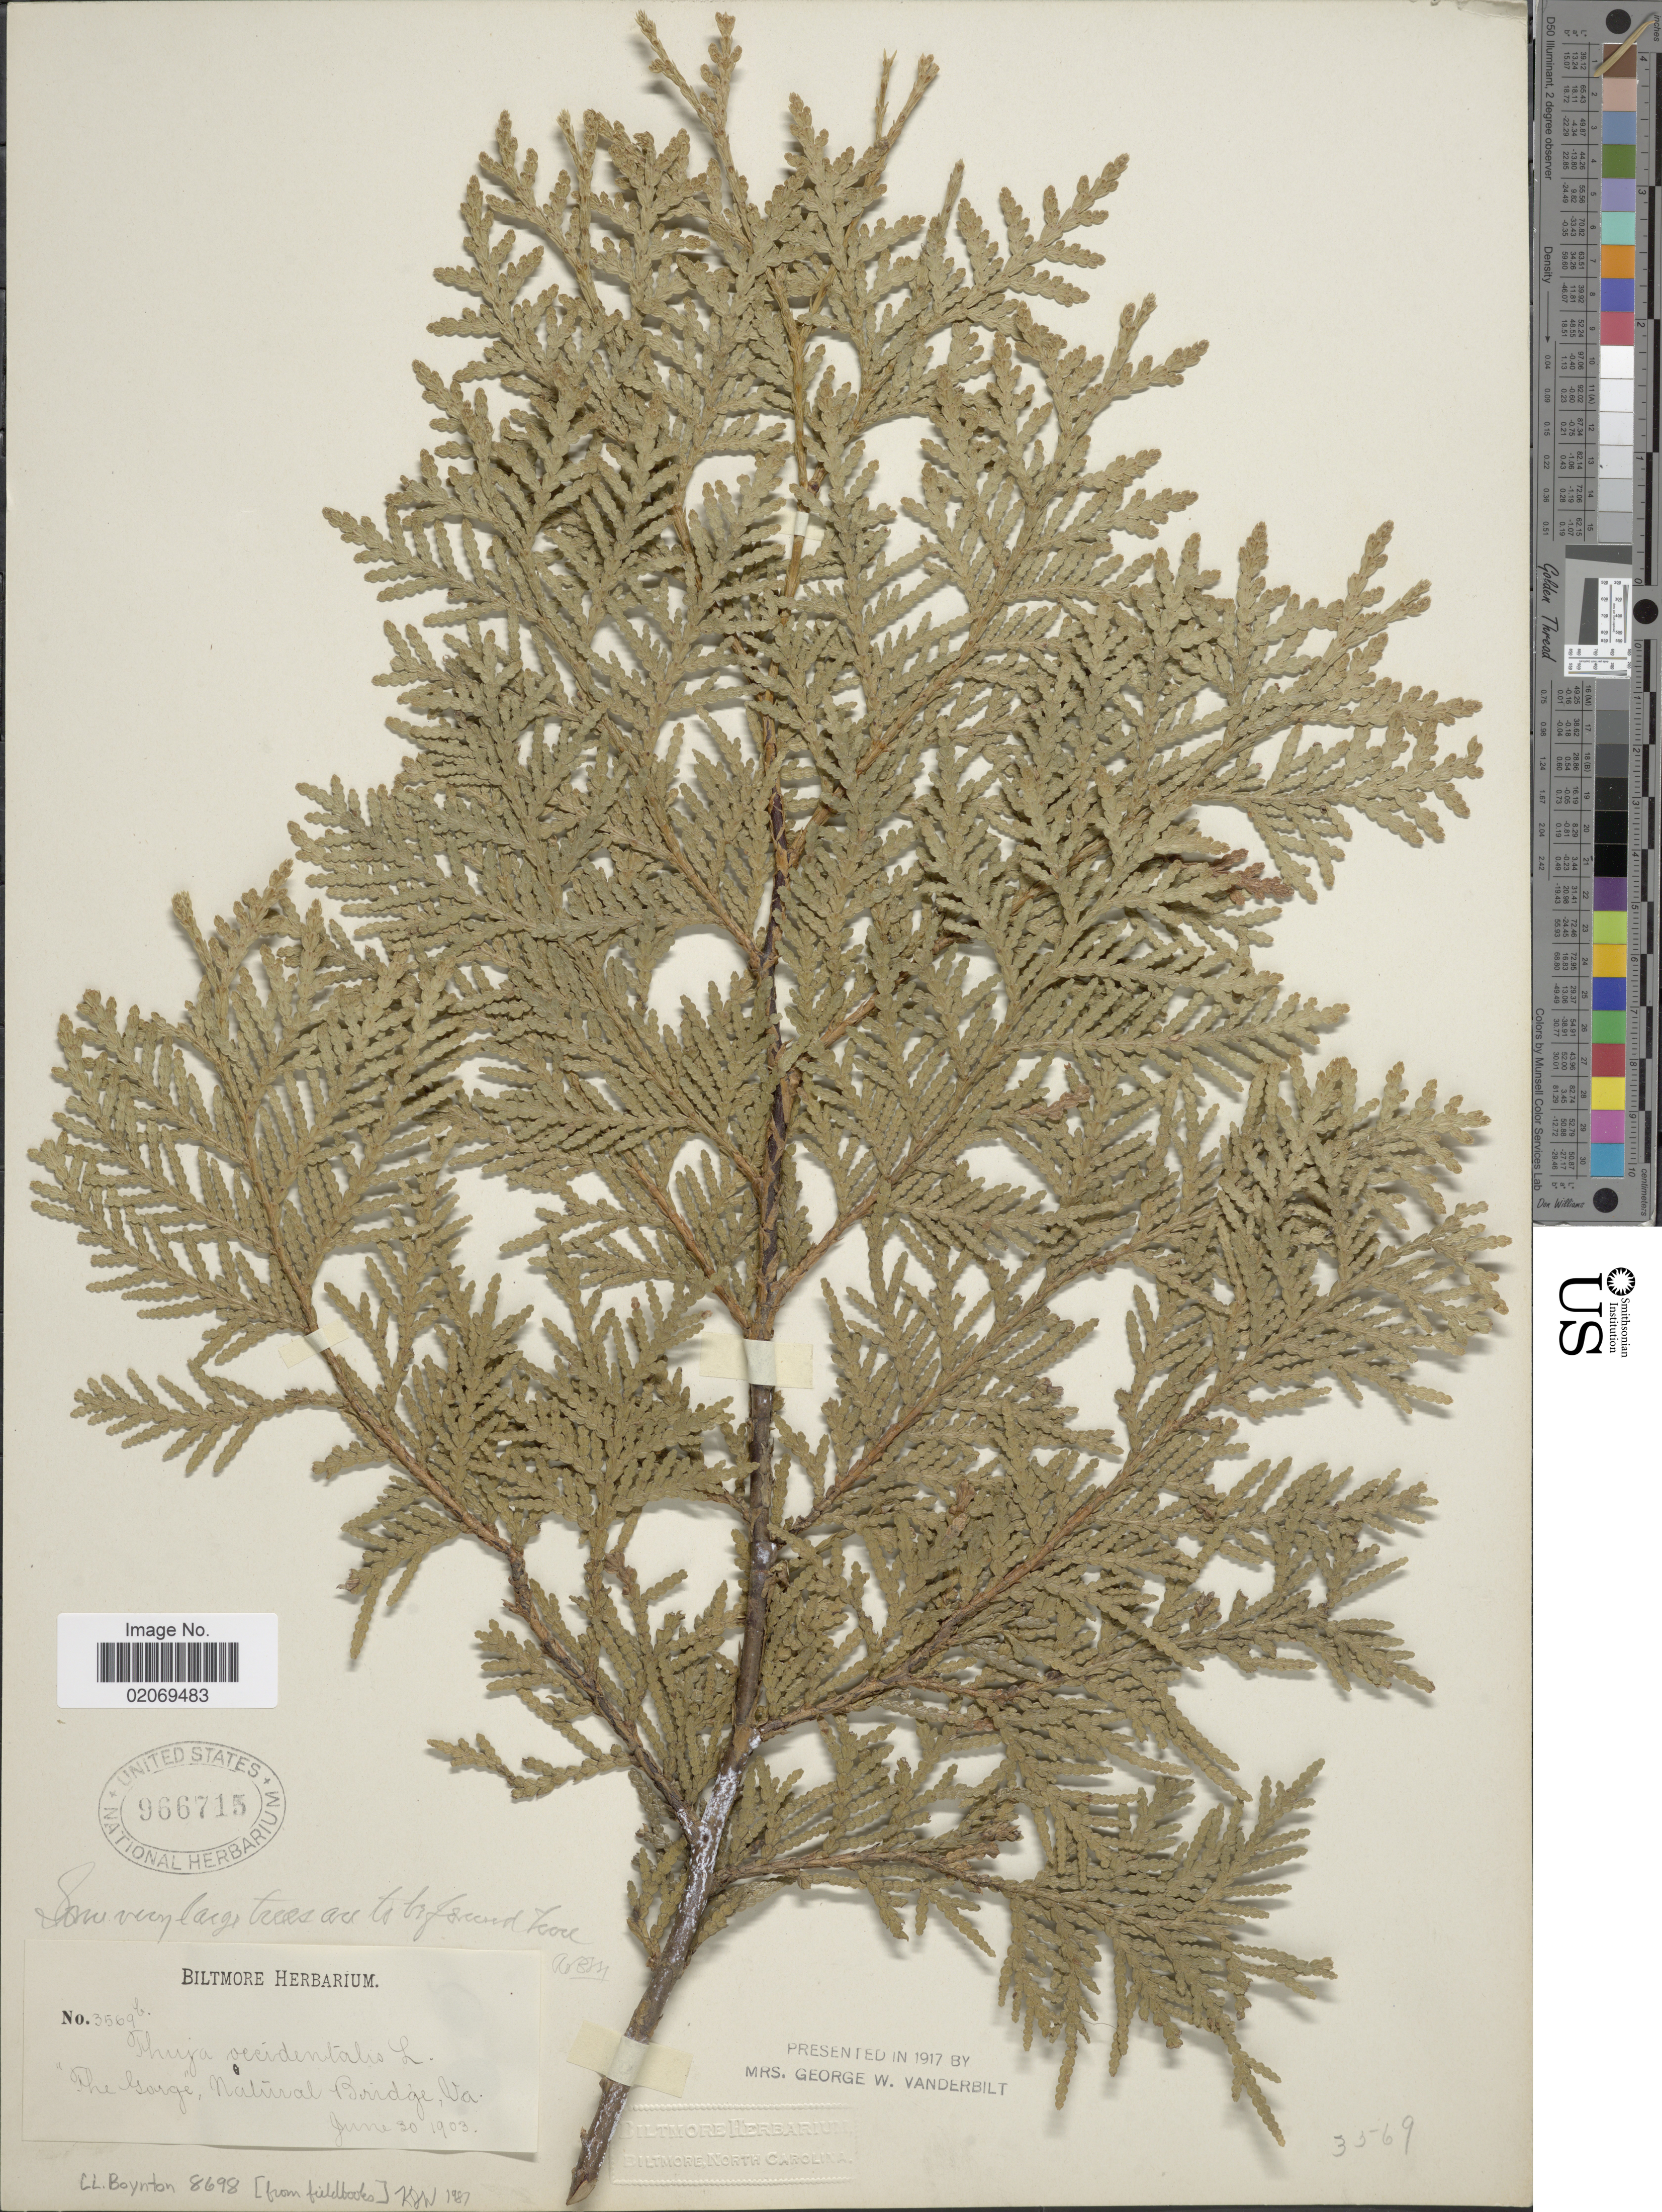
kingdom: Plantae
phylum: Tracheophyta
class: Pinopsida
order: Pinales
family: Cupressaceae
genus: Thuja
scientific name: Thuja occidentalis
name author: L.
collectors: ex herb. Biltmore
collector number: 3569b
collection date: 1903-06-30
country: United States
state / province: Virginia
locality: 'The Gorge', Natural Bridge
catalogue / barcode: US 966715